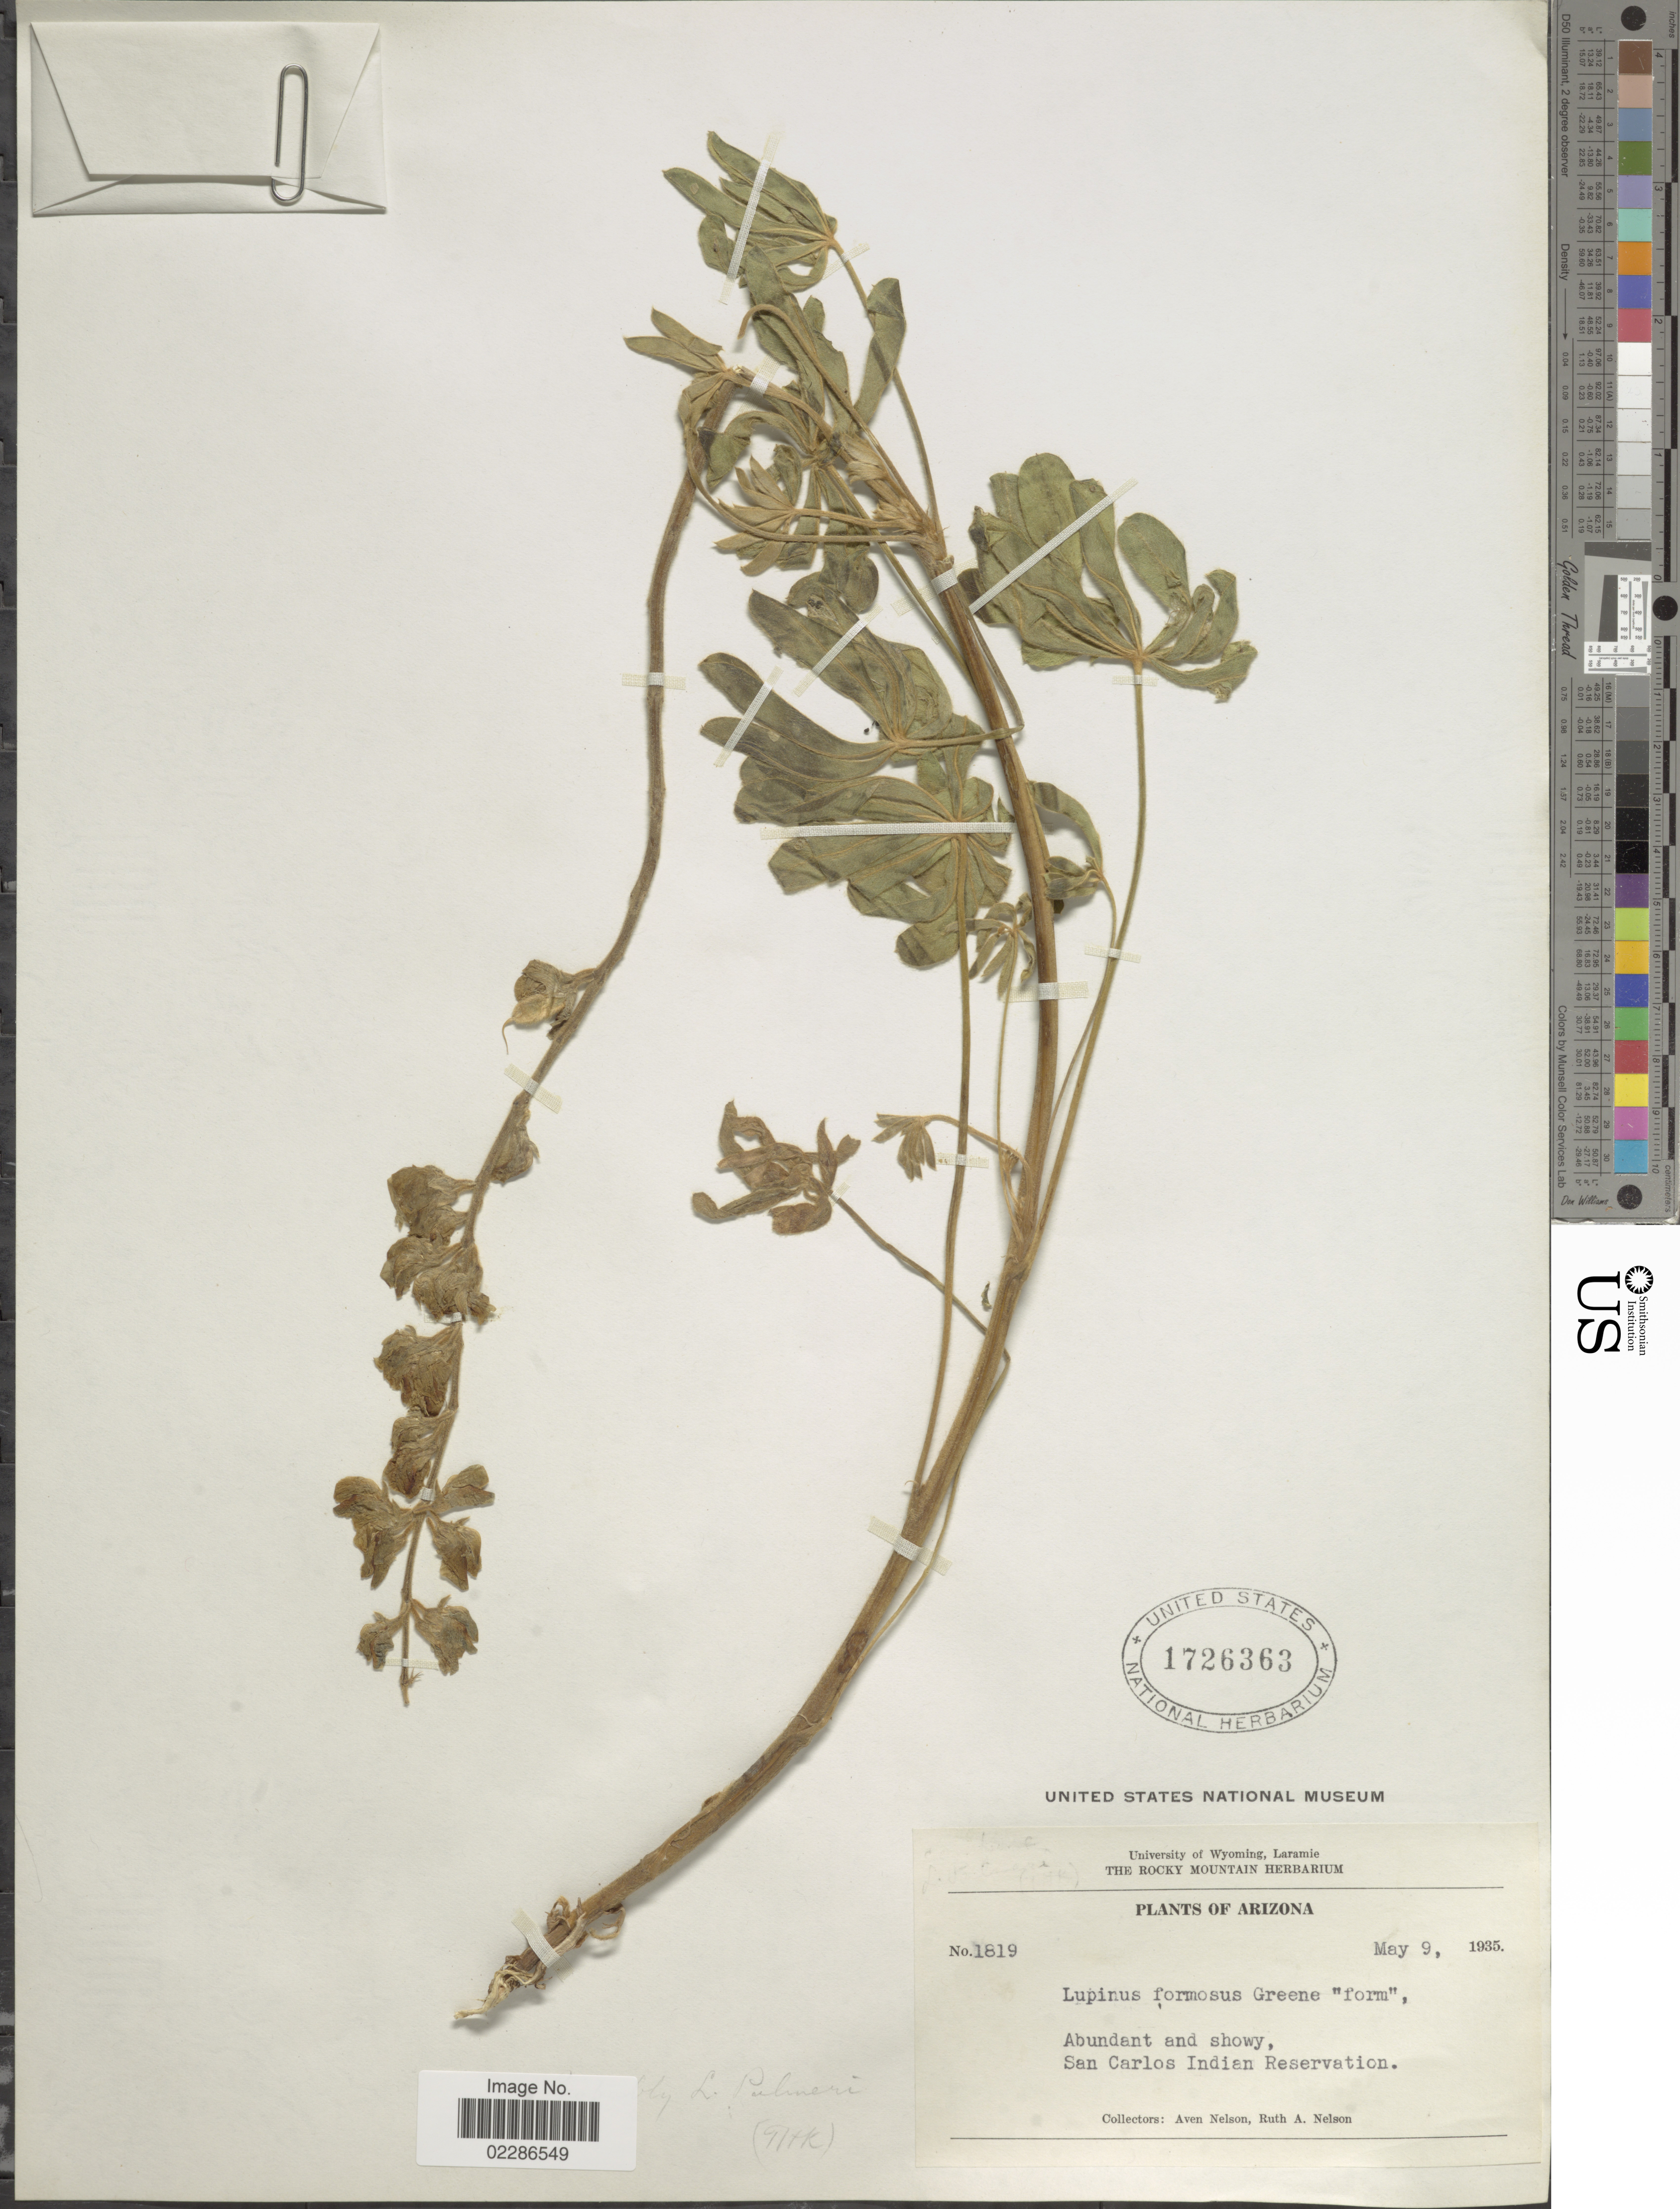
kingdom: Plantae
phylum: Tracheophyta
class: Magnoliopsida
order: Fabales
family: Fabaceae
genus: Lupinus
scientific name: Lupinus palmeri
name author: S. Watson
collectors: A. Nelson & R. A. Nelson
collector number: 1819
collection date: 1935-05-09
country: United States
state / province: Arizona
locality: Abundant and showy, San Carlos Indian Reservation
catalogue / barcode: US 1726363